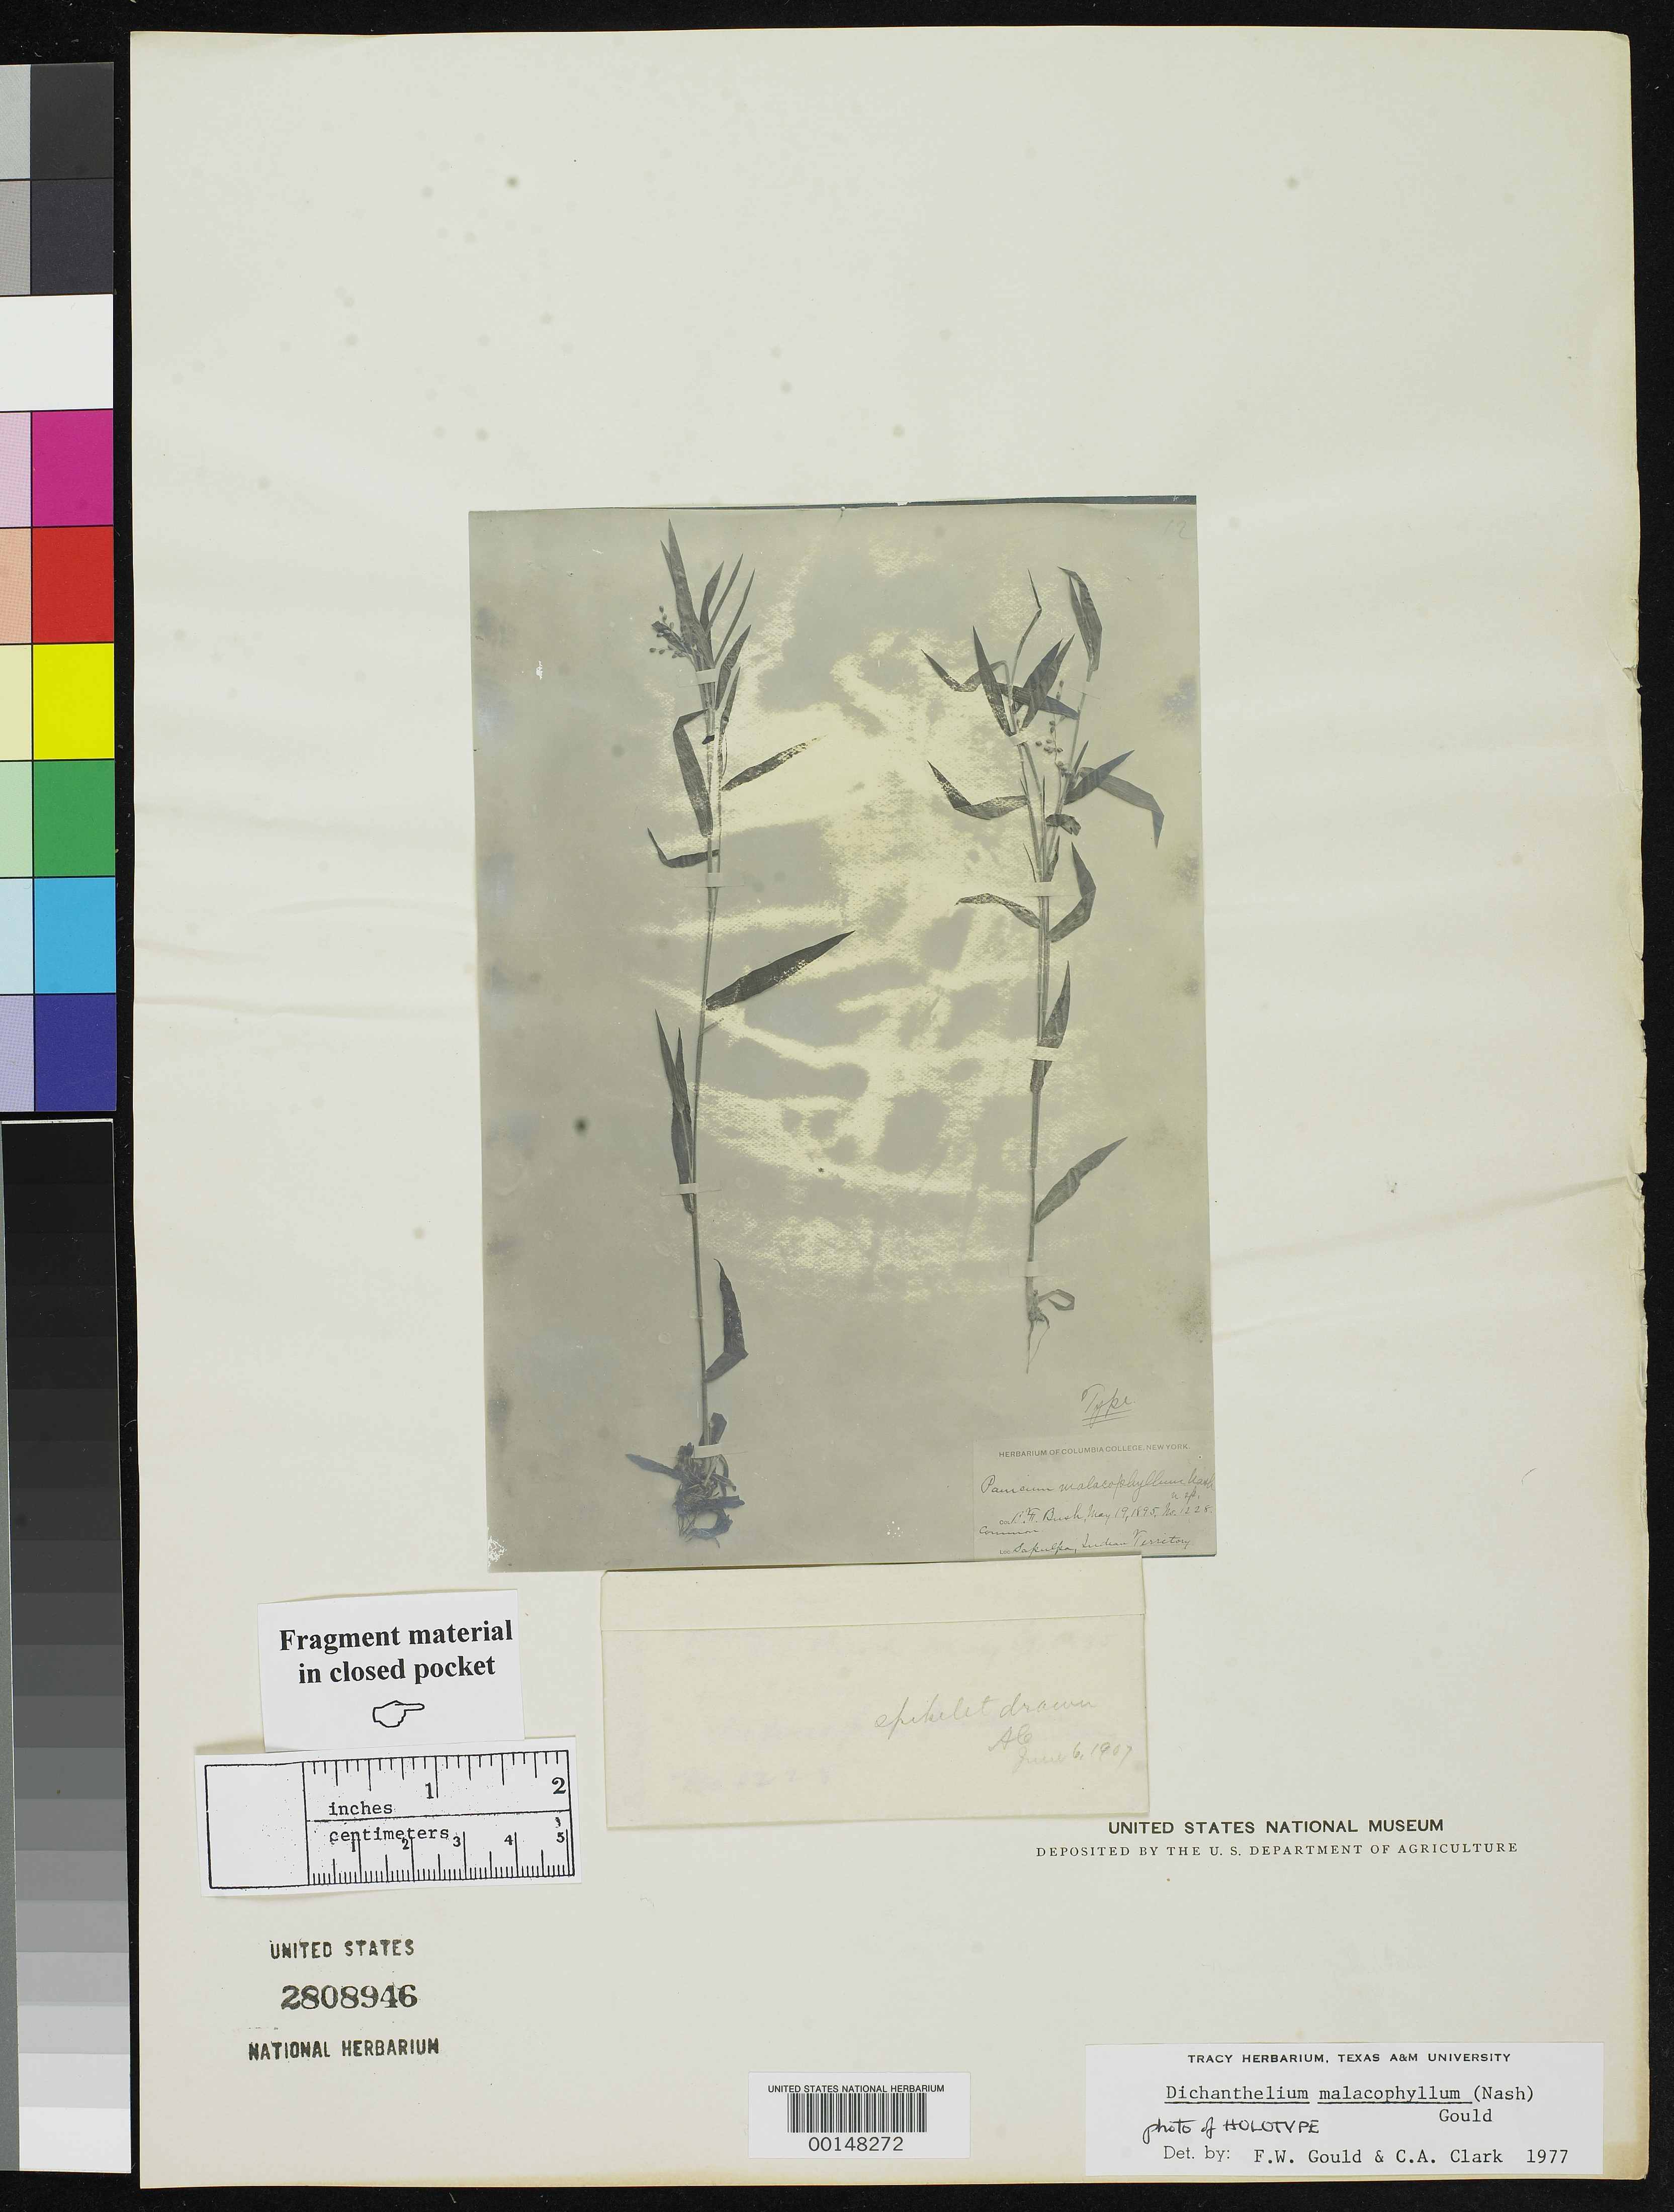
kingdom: Plantae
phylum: Tracheophyta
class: Liliopsida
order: Poales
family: Poaceae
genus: Panicum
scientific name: Panicum malacophyllum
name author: Nash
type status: Type Fragment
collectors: B. F. Bush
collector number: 1228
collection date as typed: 19 May 1895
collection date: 1895-05-19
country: United States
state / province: Oklahoma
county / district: Creek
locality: Sapulpa.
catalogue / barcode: US 2808946